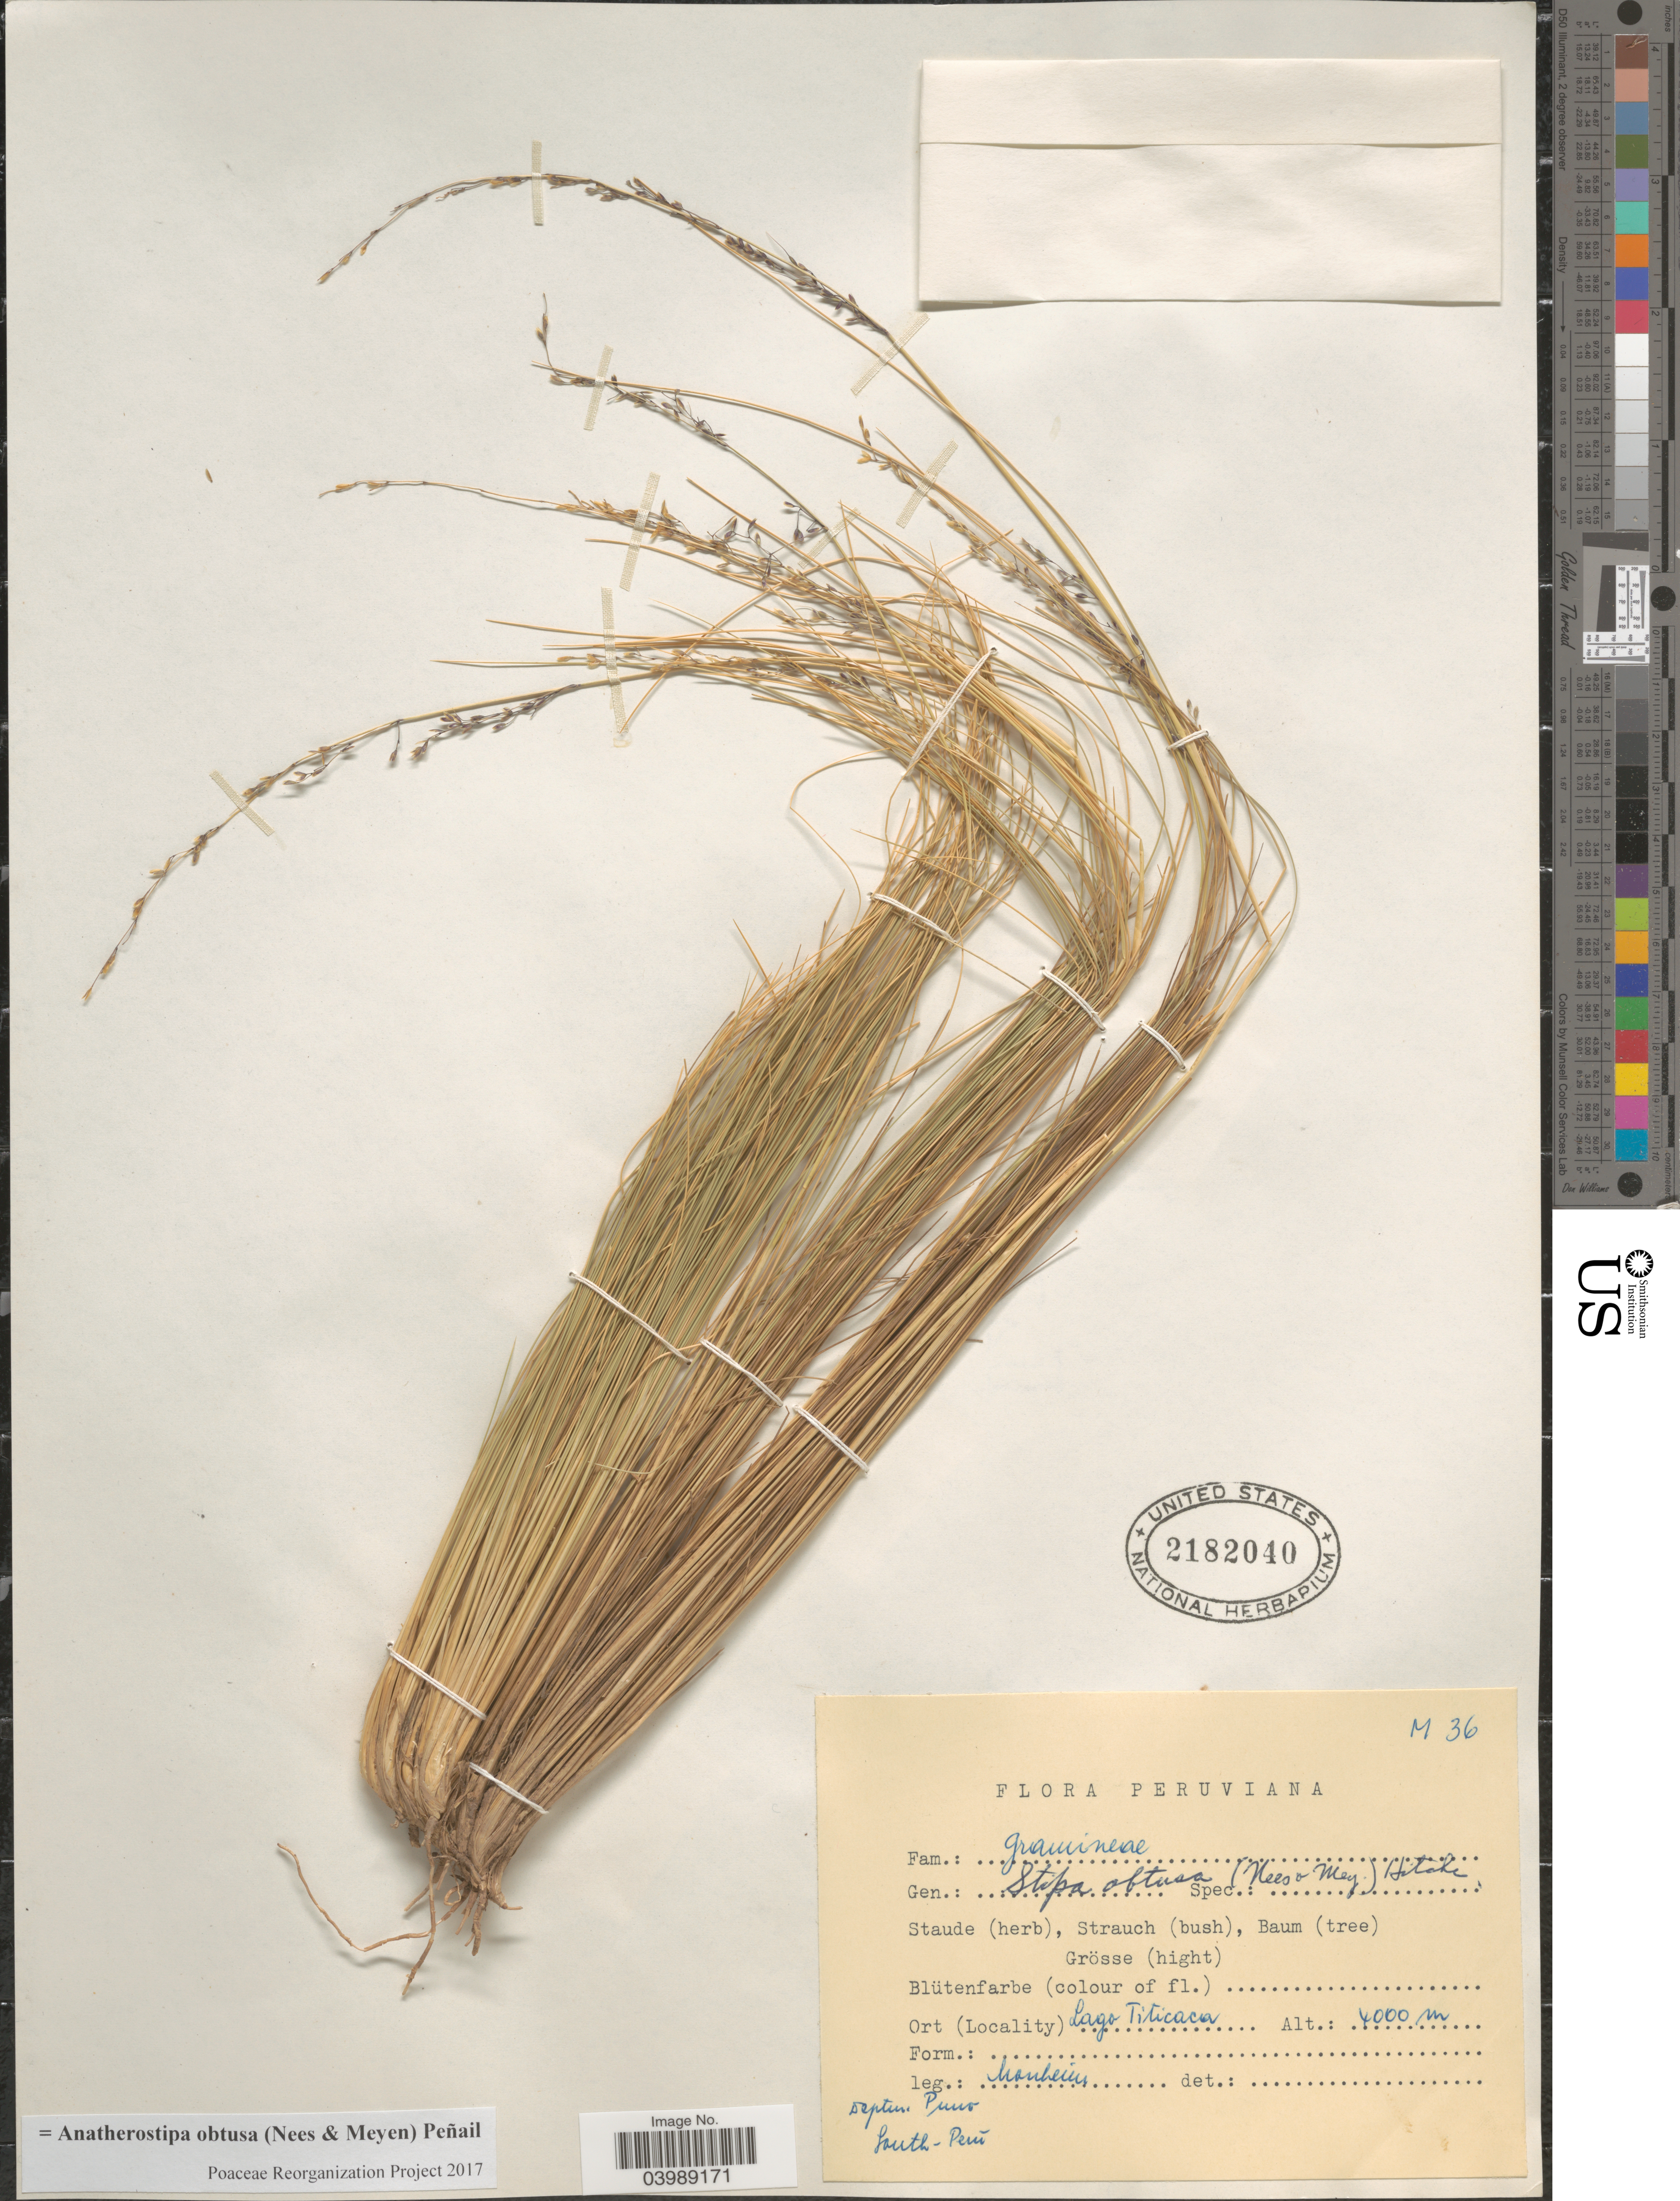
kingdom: Plantae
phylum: Tracheophyta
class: Liliopsida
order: Poales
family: Poaceae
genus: Anatherostipa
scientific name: Anatherostipa obtusa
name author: (Nees & Meyen) Peñailillo B.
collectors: Manheim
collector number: M36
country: Peru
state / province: Puno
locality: Lago Titicaca Deptm. Puno. Soŭth-Perŭ.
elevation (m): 4000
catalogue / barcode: US 2182040